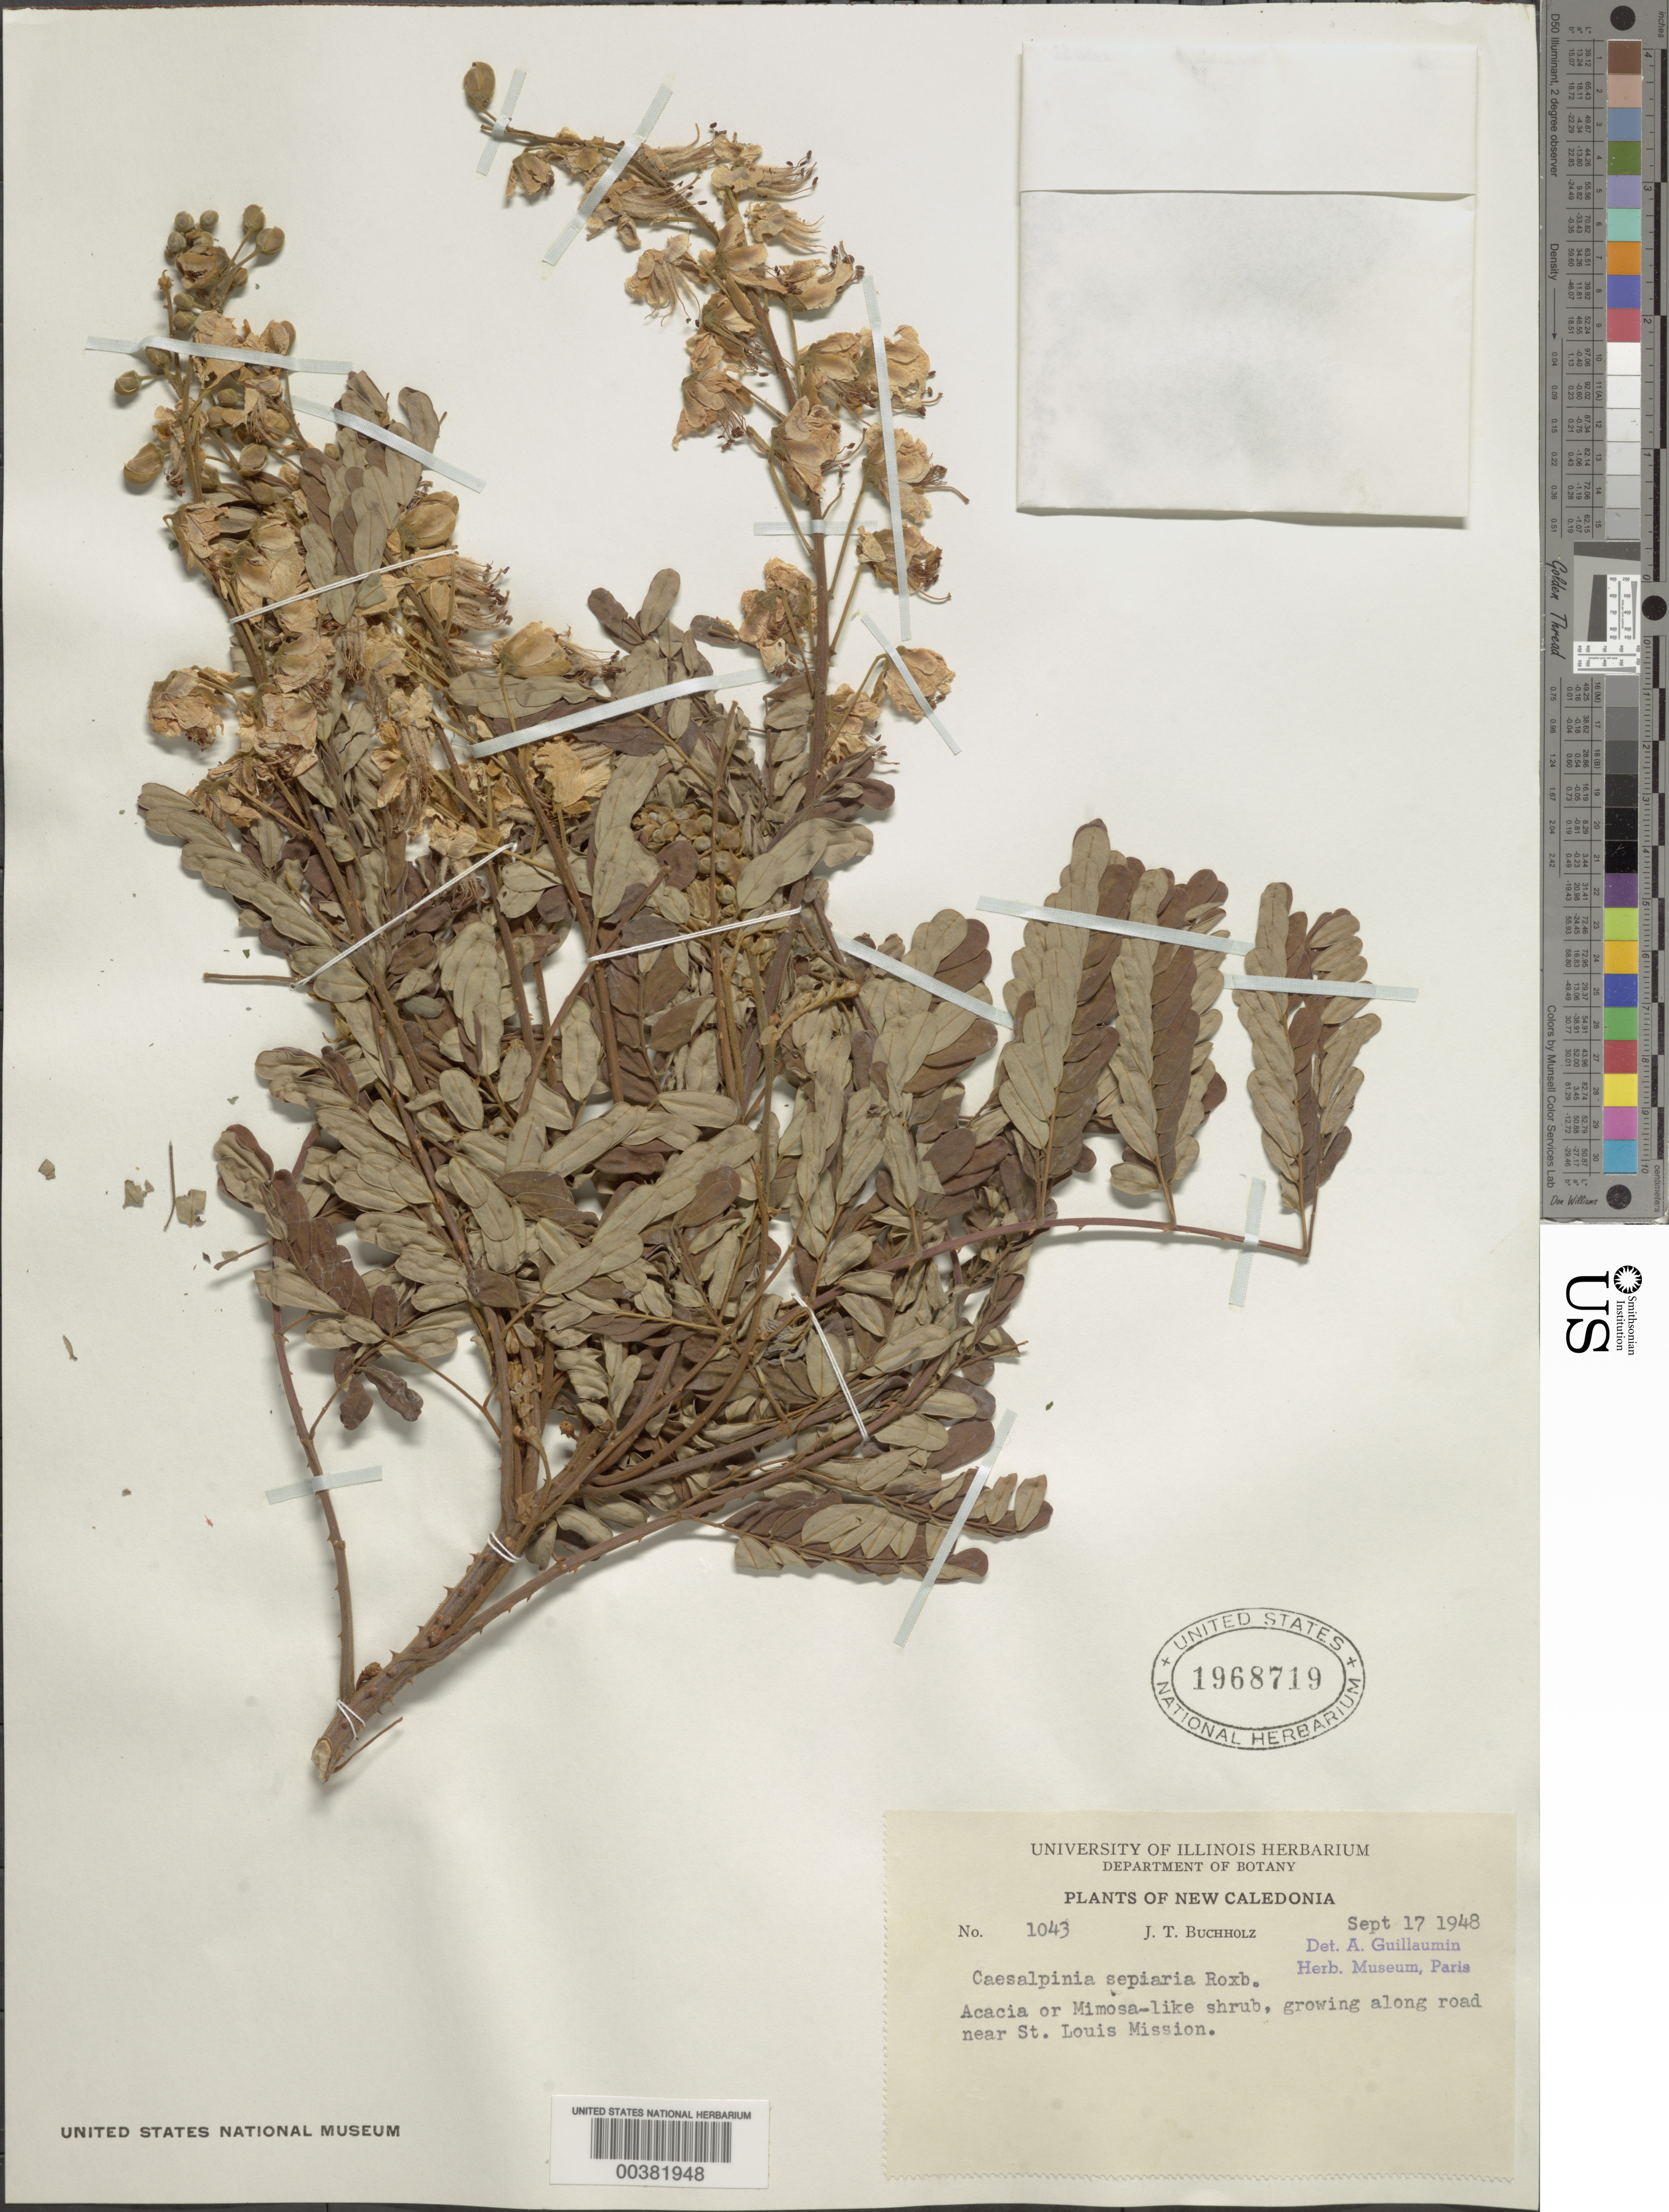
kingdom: Plantae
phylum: Tracheophyta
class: Magnoliopsida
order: Fabales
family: Fabaceae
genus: Biancaea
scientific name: Biancaea decapetala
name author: (Roth) O. Deg.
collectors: J. T. Buchholz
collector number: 1043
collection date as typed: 17 Sep 1948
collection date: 1948-09-17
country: New Caledonia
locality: Along road near st. louis mission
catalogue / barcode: US 1968719